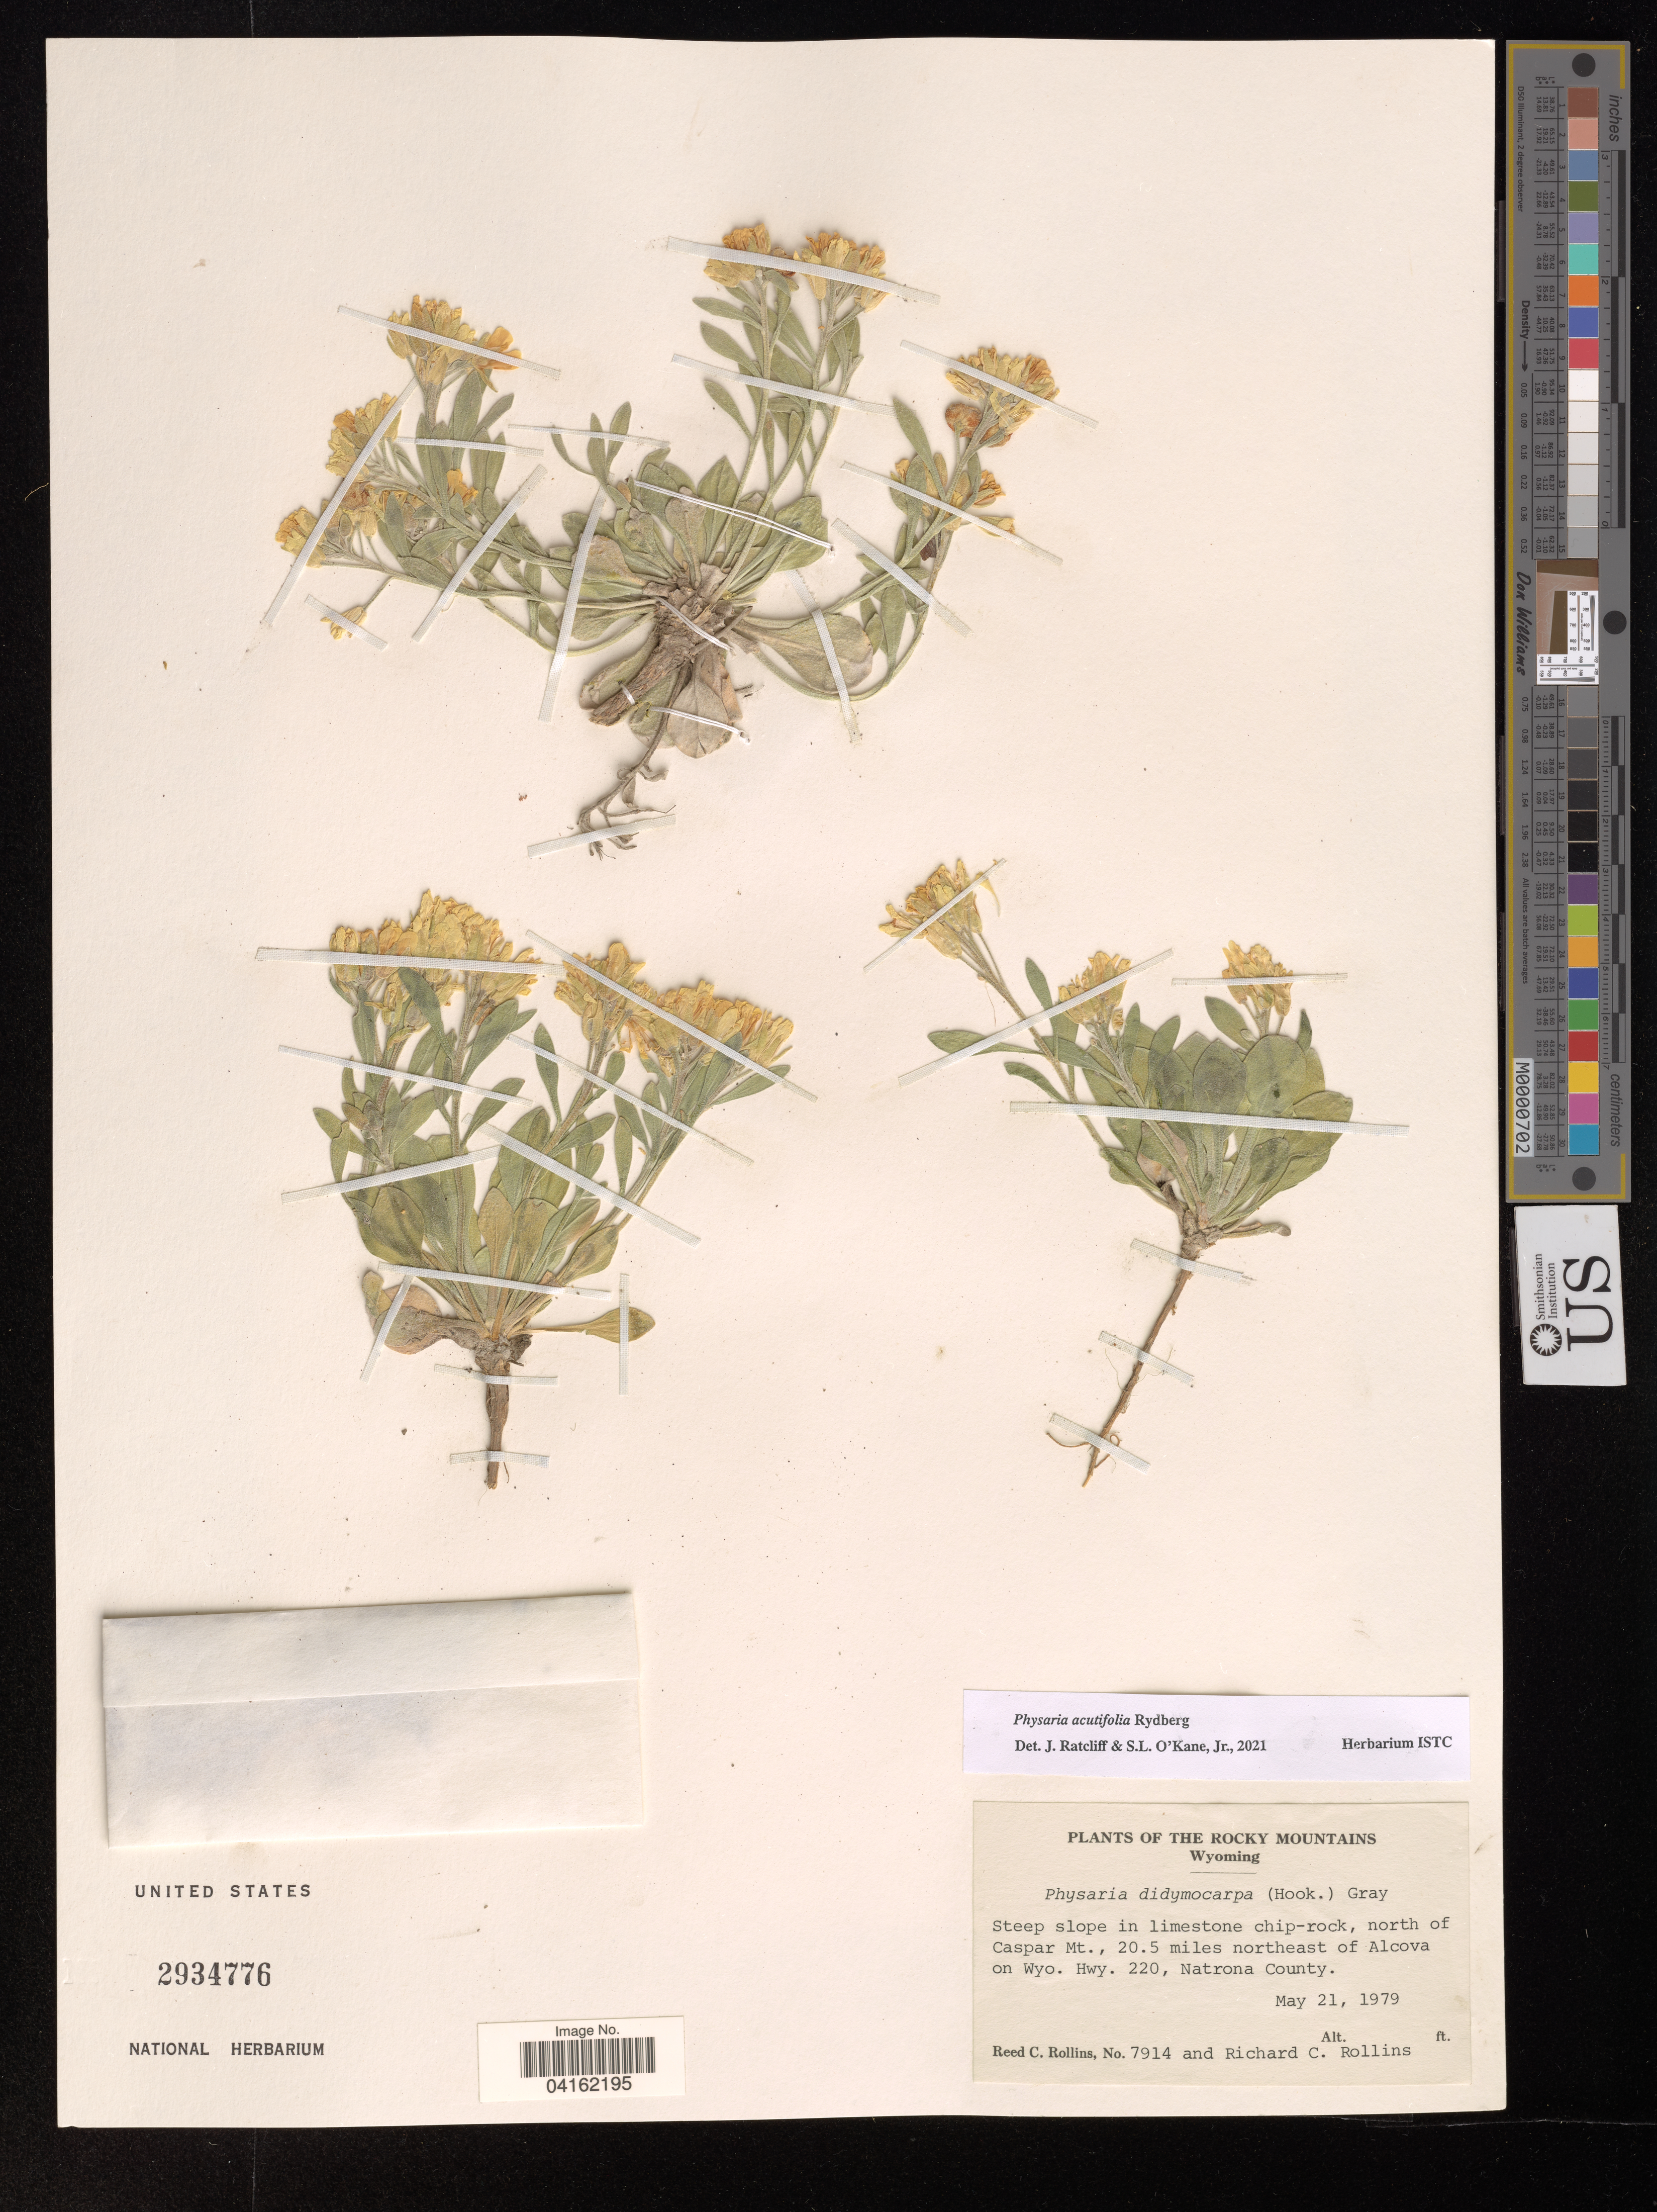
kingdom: Plantae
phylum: Tracheophyta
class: Magnoliopsida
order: Brassicales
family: Brassicaceae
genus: Physaria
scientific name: Physaria acutifolia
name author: Rydb.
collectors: R. C. Rollins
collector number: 7914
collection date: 1979-05-21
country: United States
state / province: Wyoming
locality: The Rocky Mountains. Steep slope in limestone chip-rock, north of Caspar Mt., 20.5 miles northeast of Alcova on Wyo. Hwy. 220, Natrona County.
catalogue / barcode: US 2934776